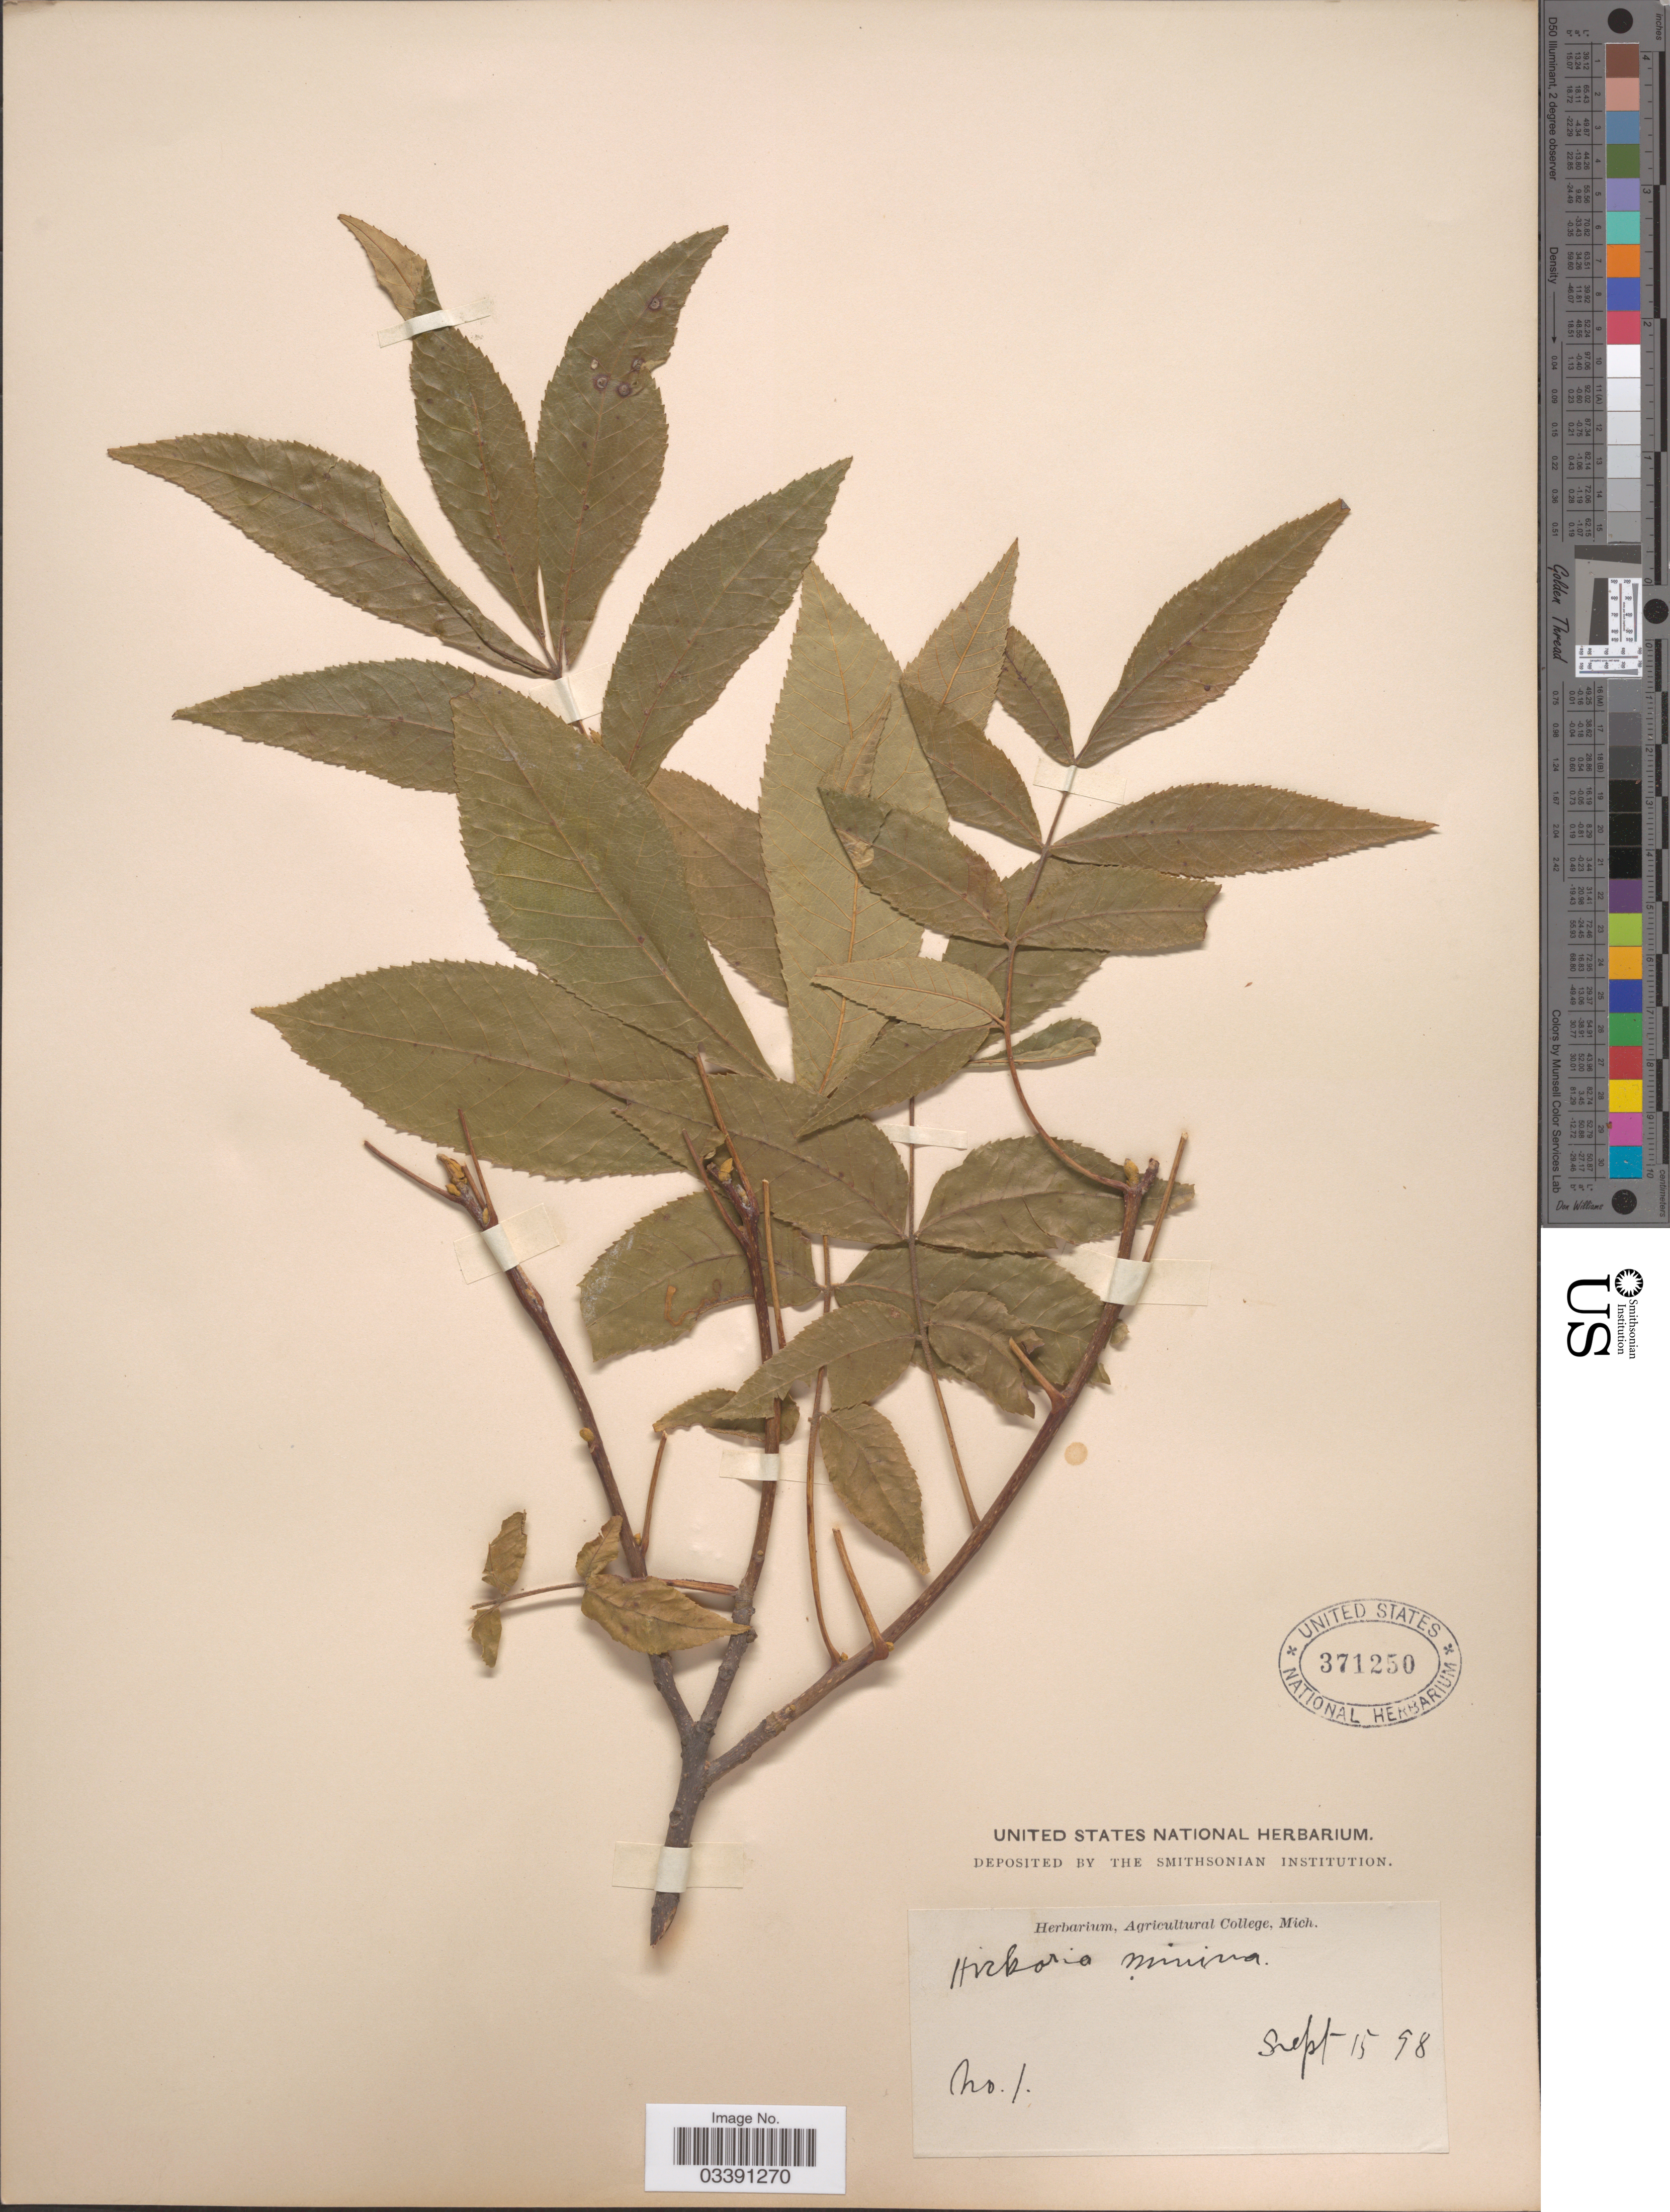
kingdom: Plantae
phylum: Tracheophyta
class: Magnoliopsida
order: Fagales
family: Juglandaceae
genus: Carya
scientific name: Carya cordiformis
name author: (Wangenh.) K. Koch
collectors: ex herb. Agricultural College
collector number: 1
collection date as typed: Transcribed d/m/y: 15/9/98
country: United States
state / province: Michigan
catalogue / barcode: US 371250